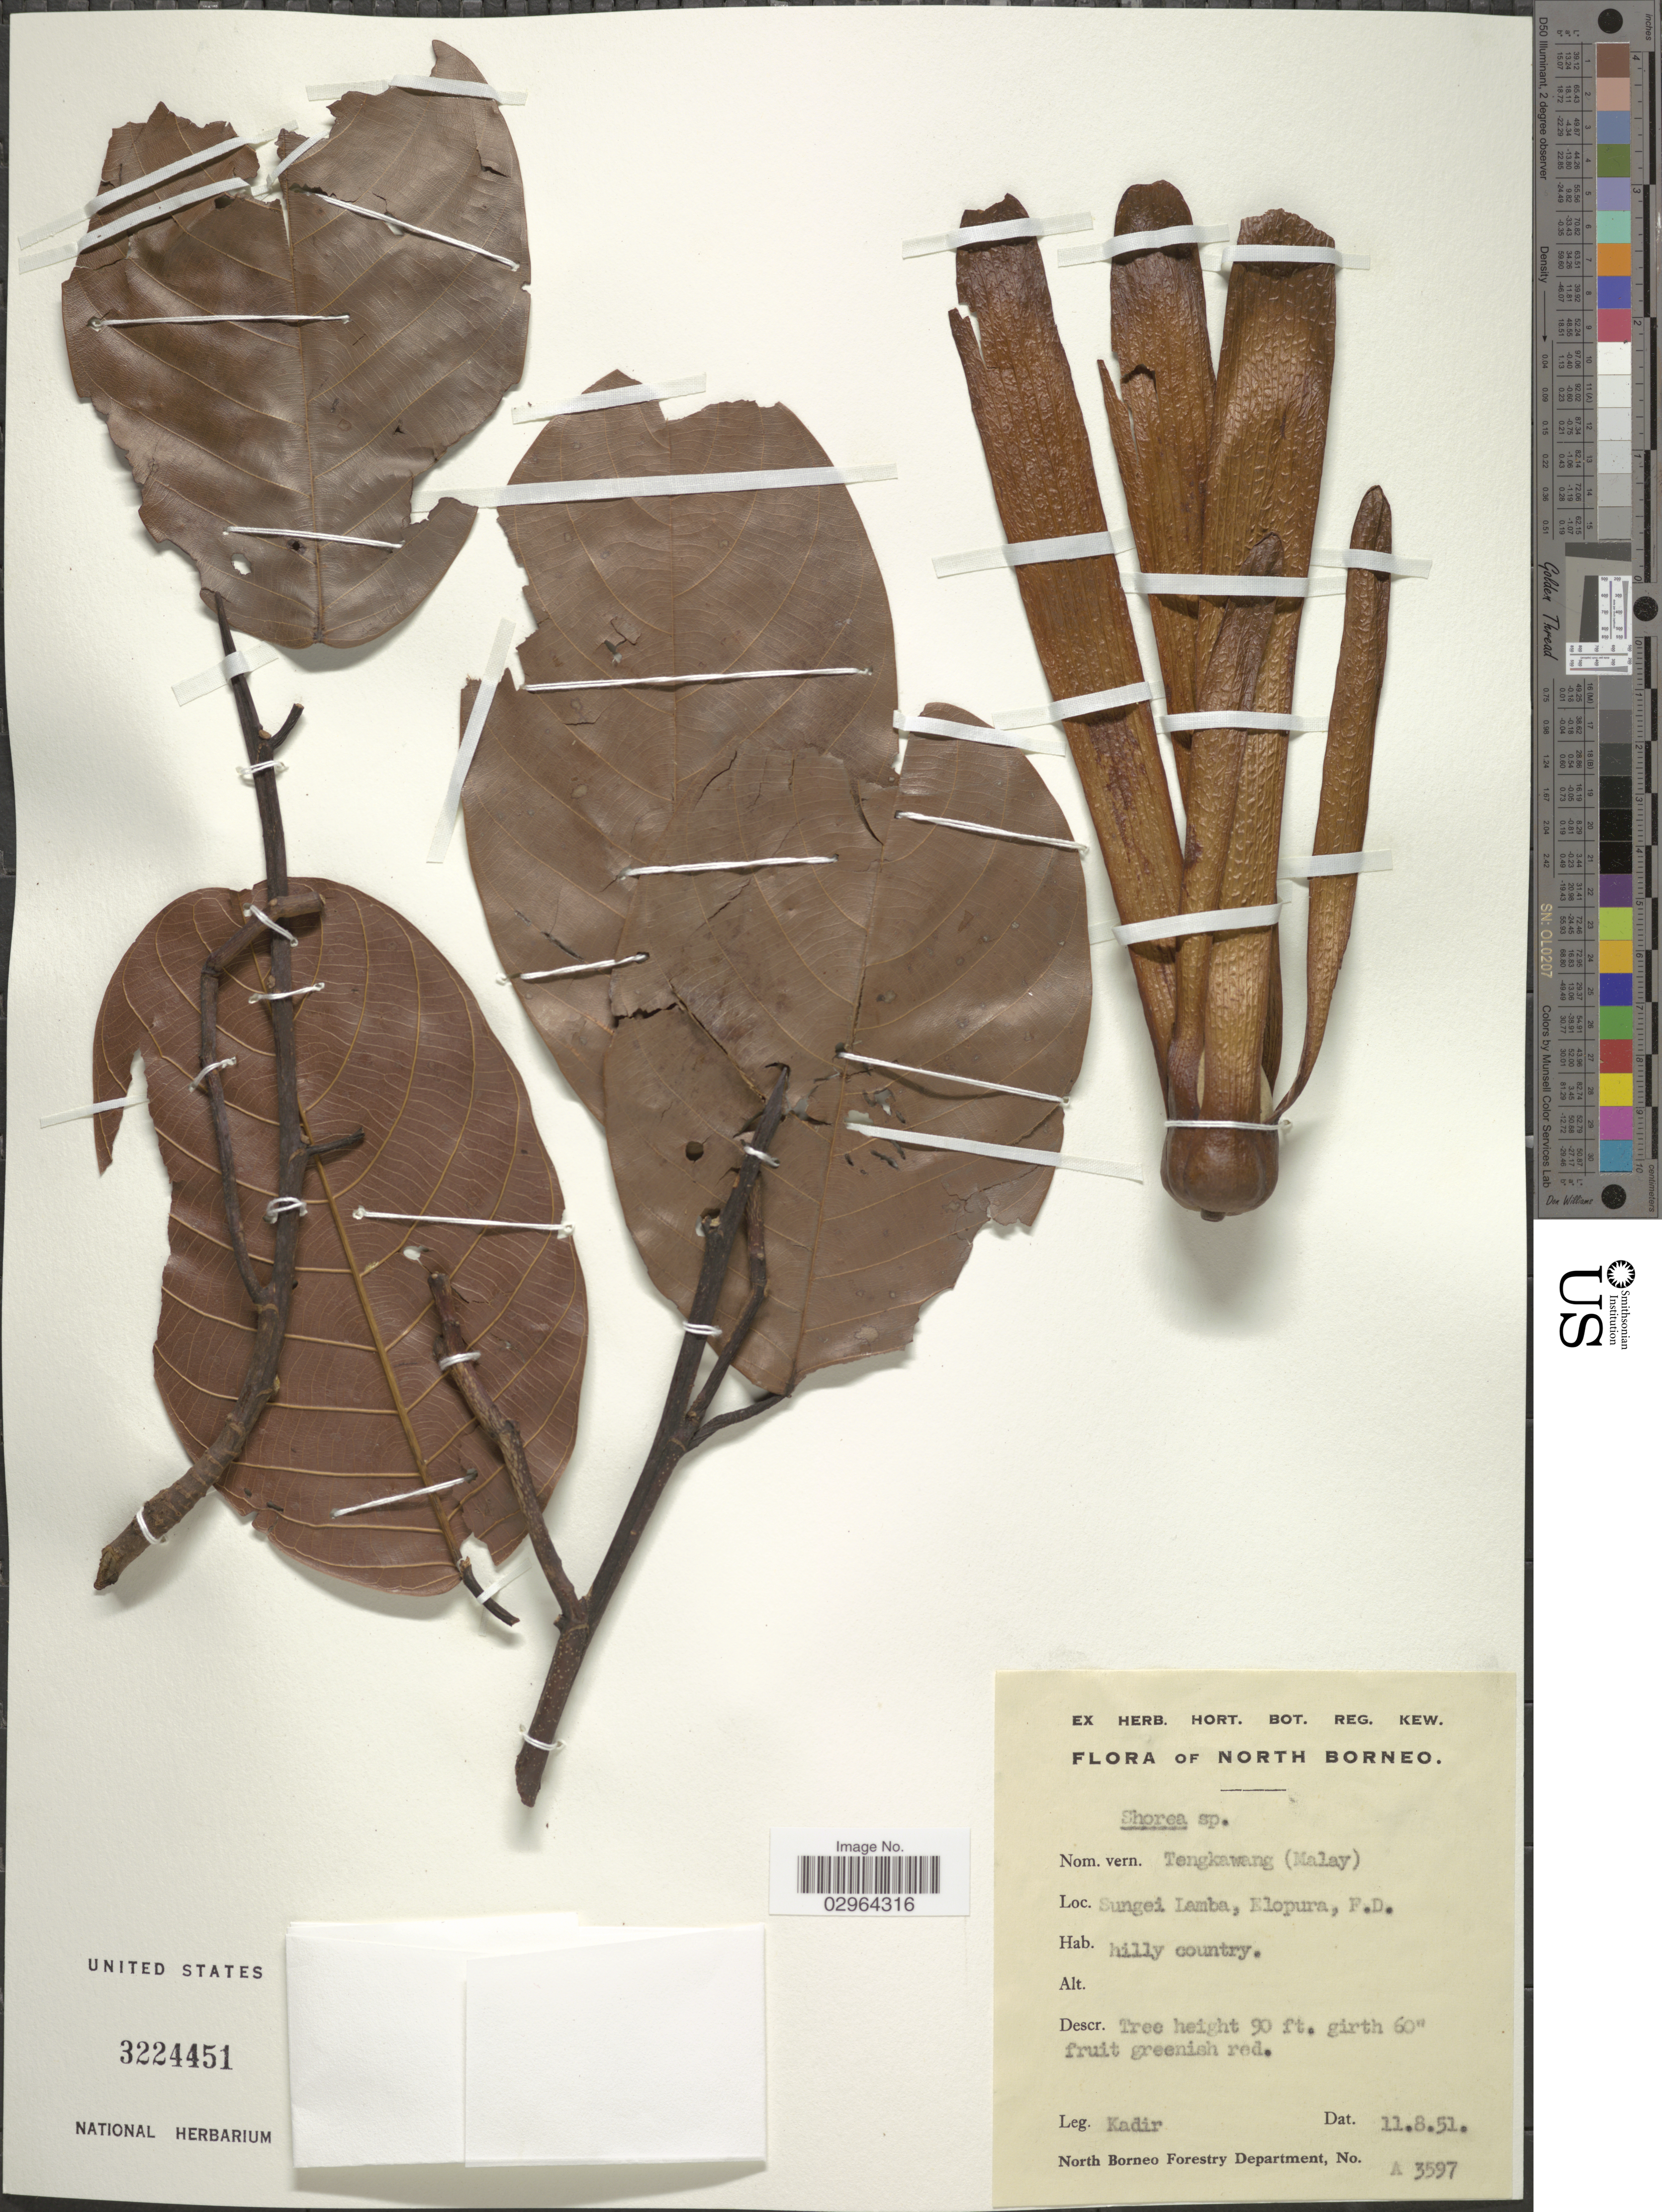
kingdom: Plantae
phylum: Tracheophyta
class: Magnoliopsida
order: Malvales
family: Dipterocarpaceae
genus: Rubroshorea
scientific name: Rubroshorea pinanga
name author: (Scheff.) P.S. Ashton & J. Heck.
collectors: -. Kadir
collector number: A3597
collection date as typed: Transcribed d/m/y: 11/8/51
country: Malaysia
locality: North Borneo. Sungei Lamba, Elopura, F.D.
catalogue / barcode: US 3224451